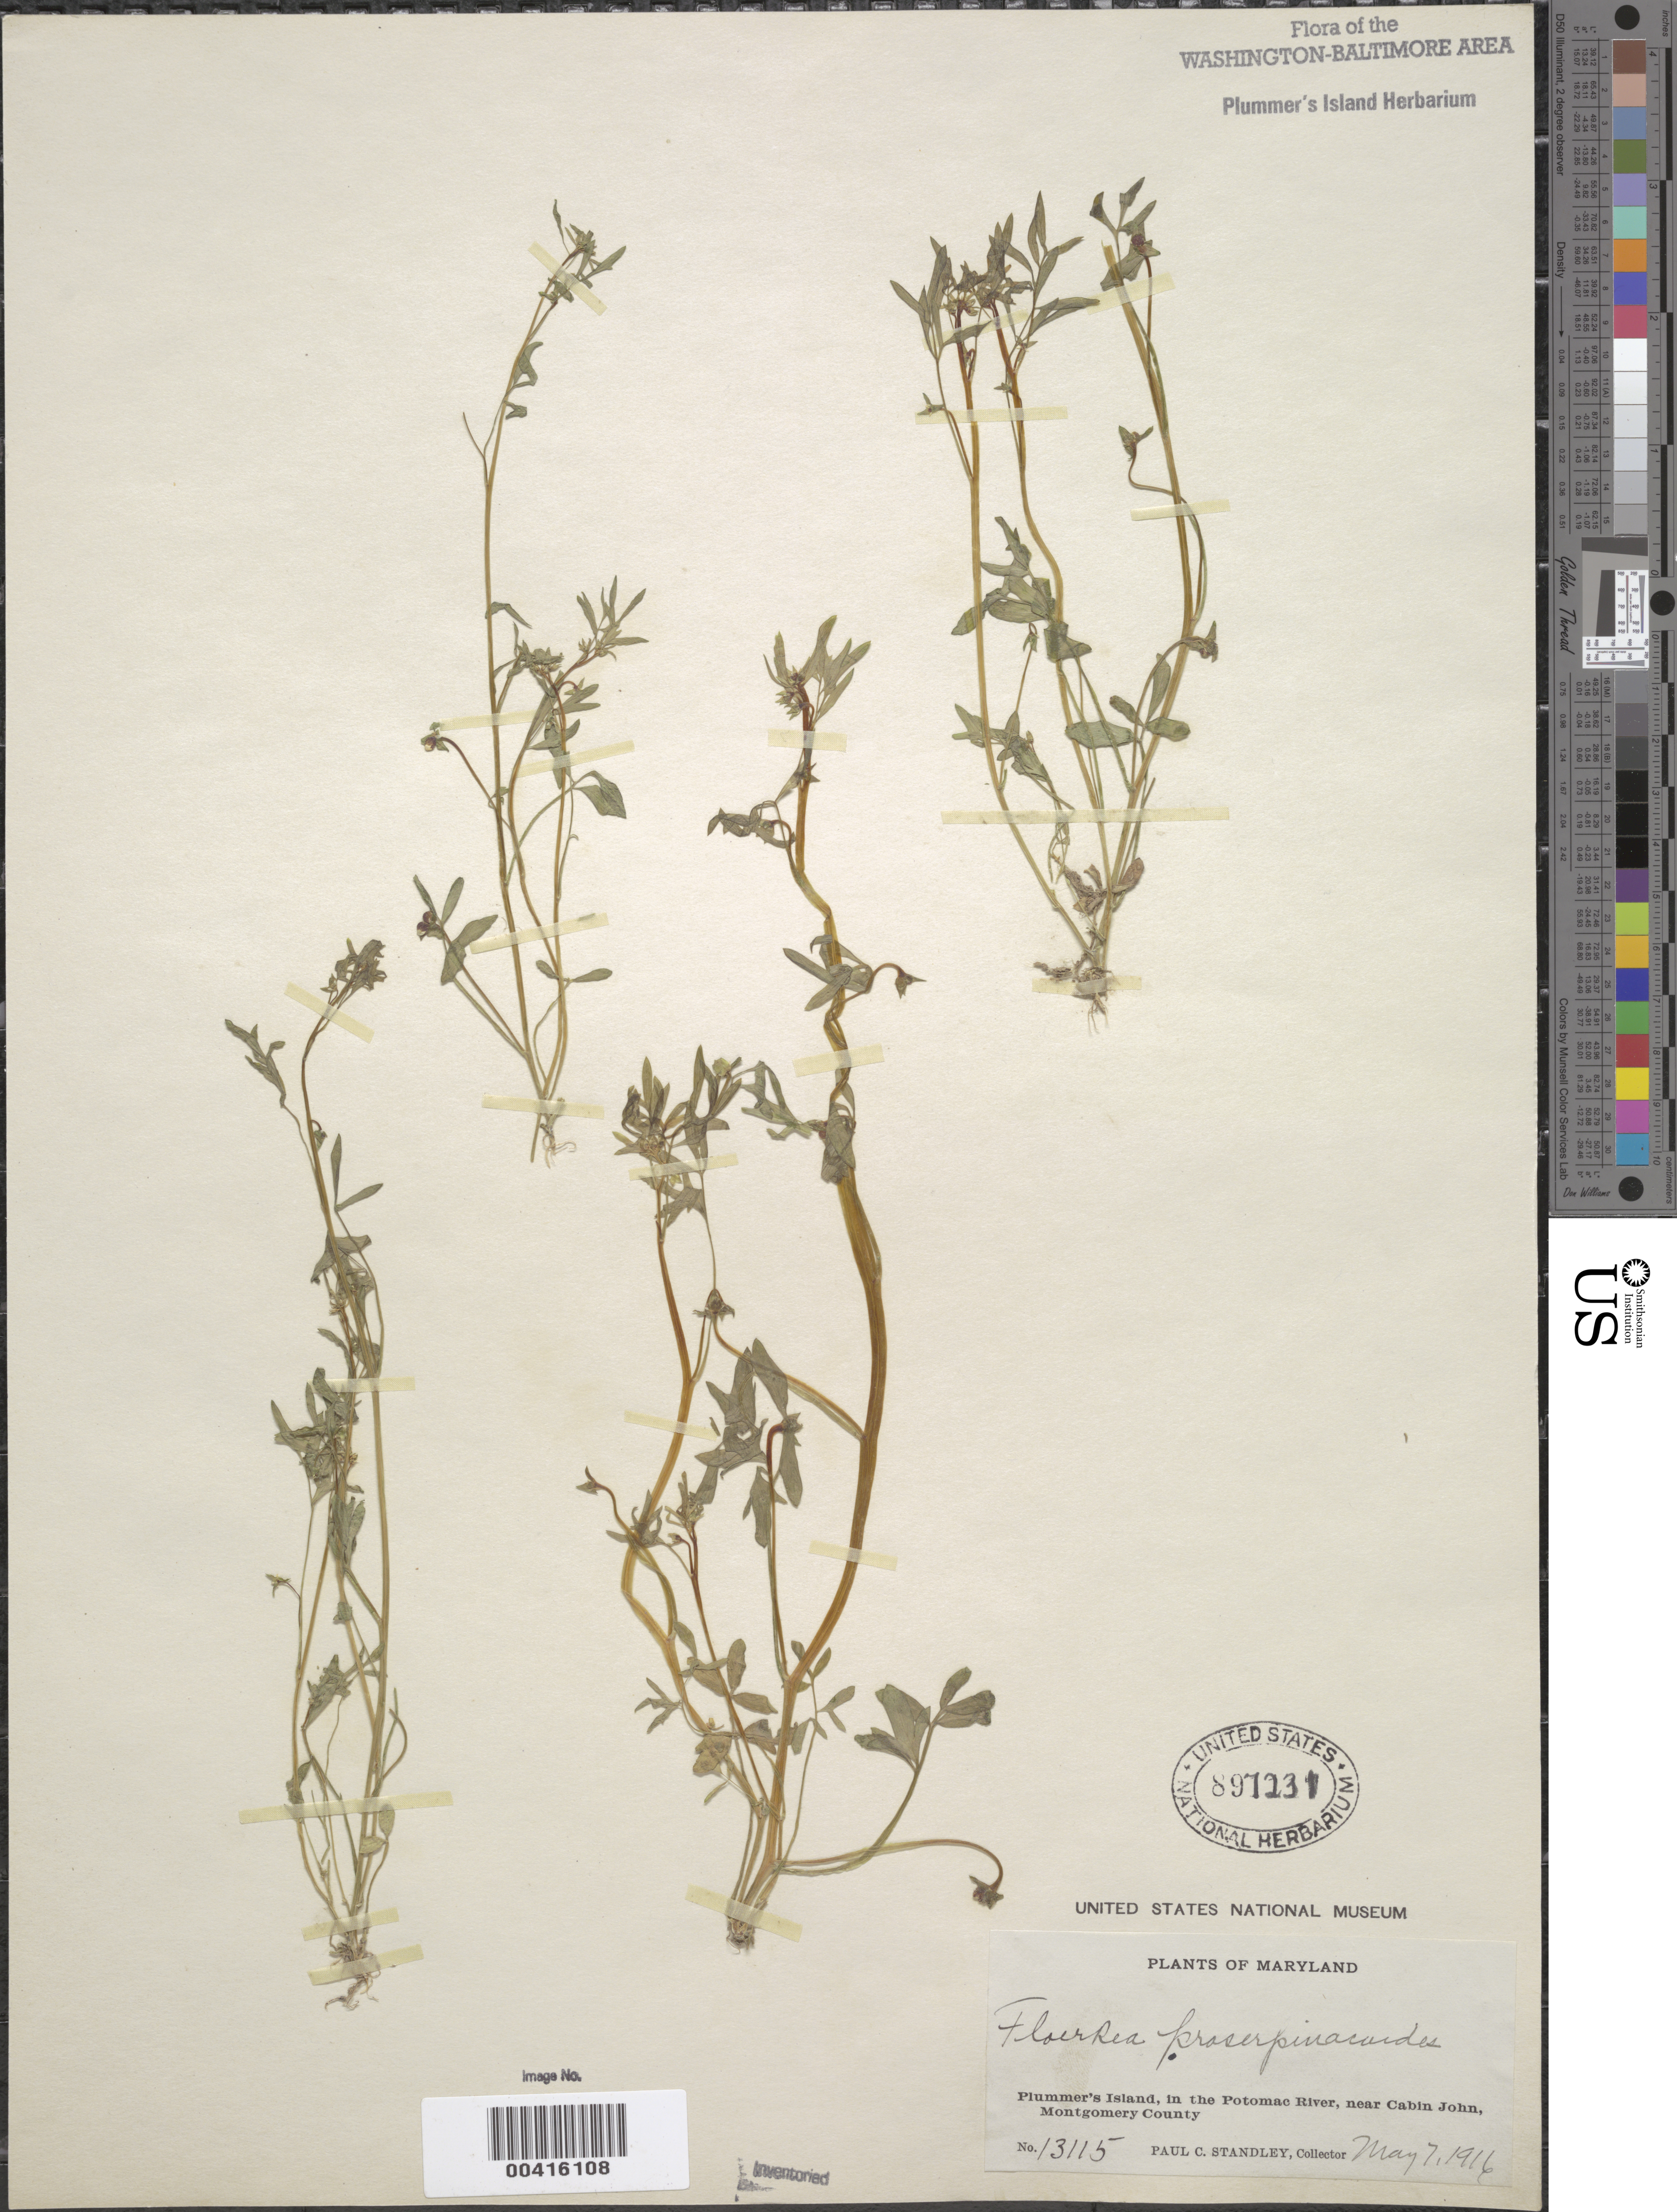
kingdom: Plantae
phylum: Tracheophyta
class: Magnoliopsida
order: Brassicales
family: Limnanthaceae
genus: Floerkea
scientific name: Floerkea proserpinacoides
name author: Willd.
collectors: P. C. Standley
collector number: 13115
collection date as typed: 07 May 1916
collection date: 1916-05-07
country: United States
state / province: Maryland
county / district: Montgomery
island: Plummers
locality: Plummer's Island C. & O. Canal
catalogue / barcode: US 897231